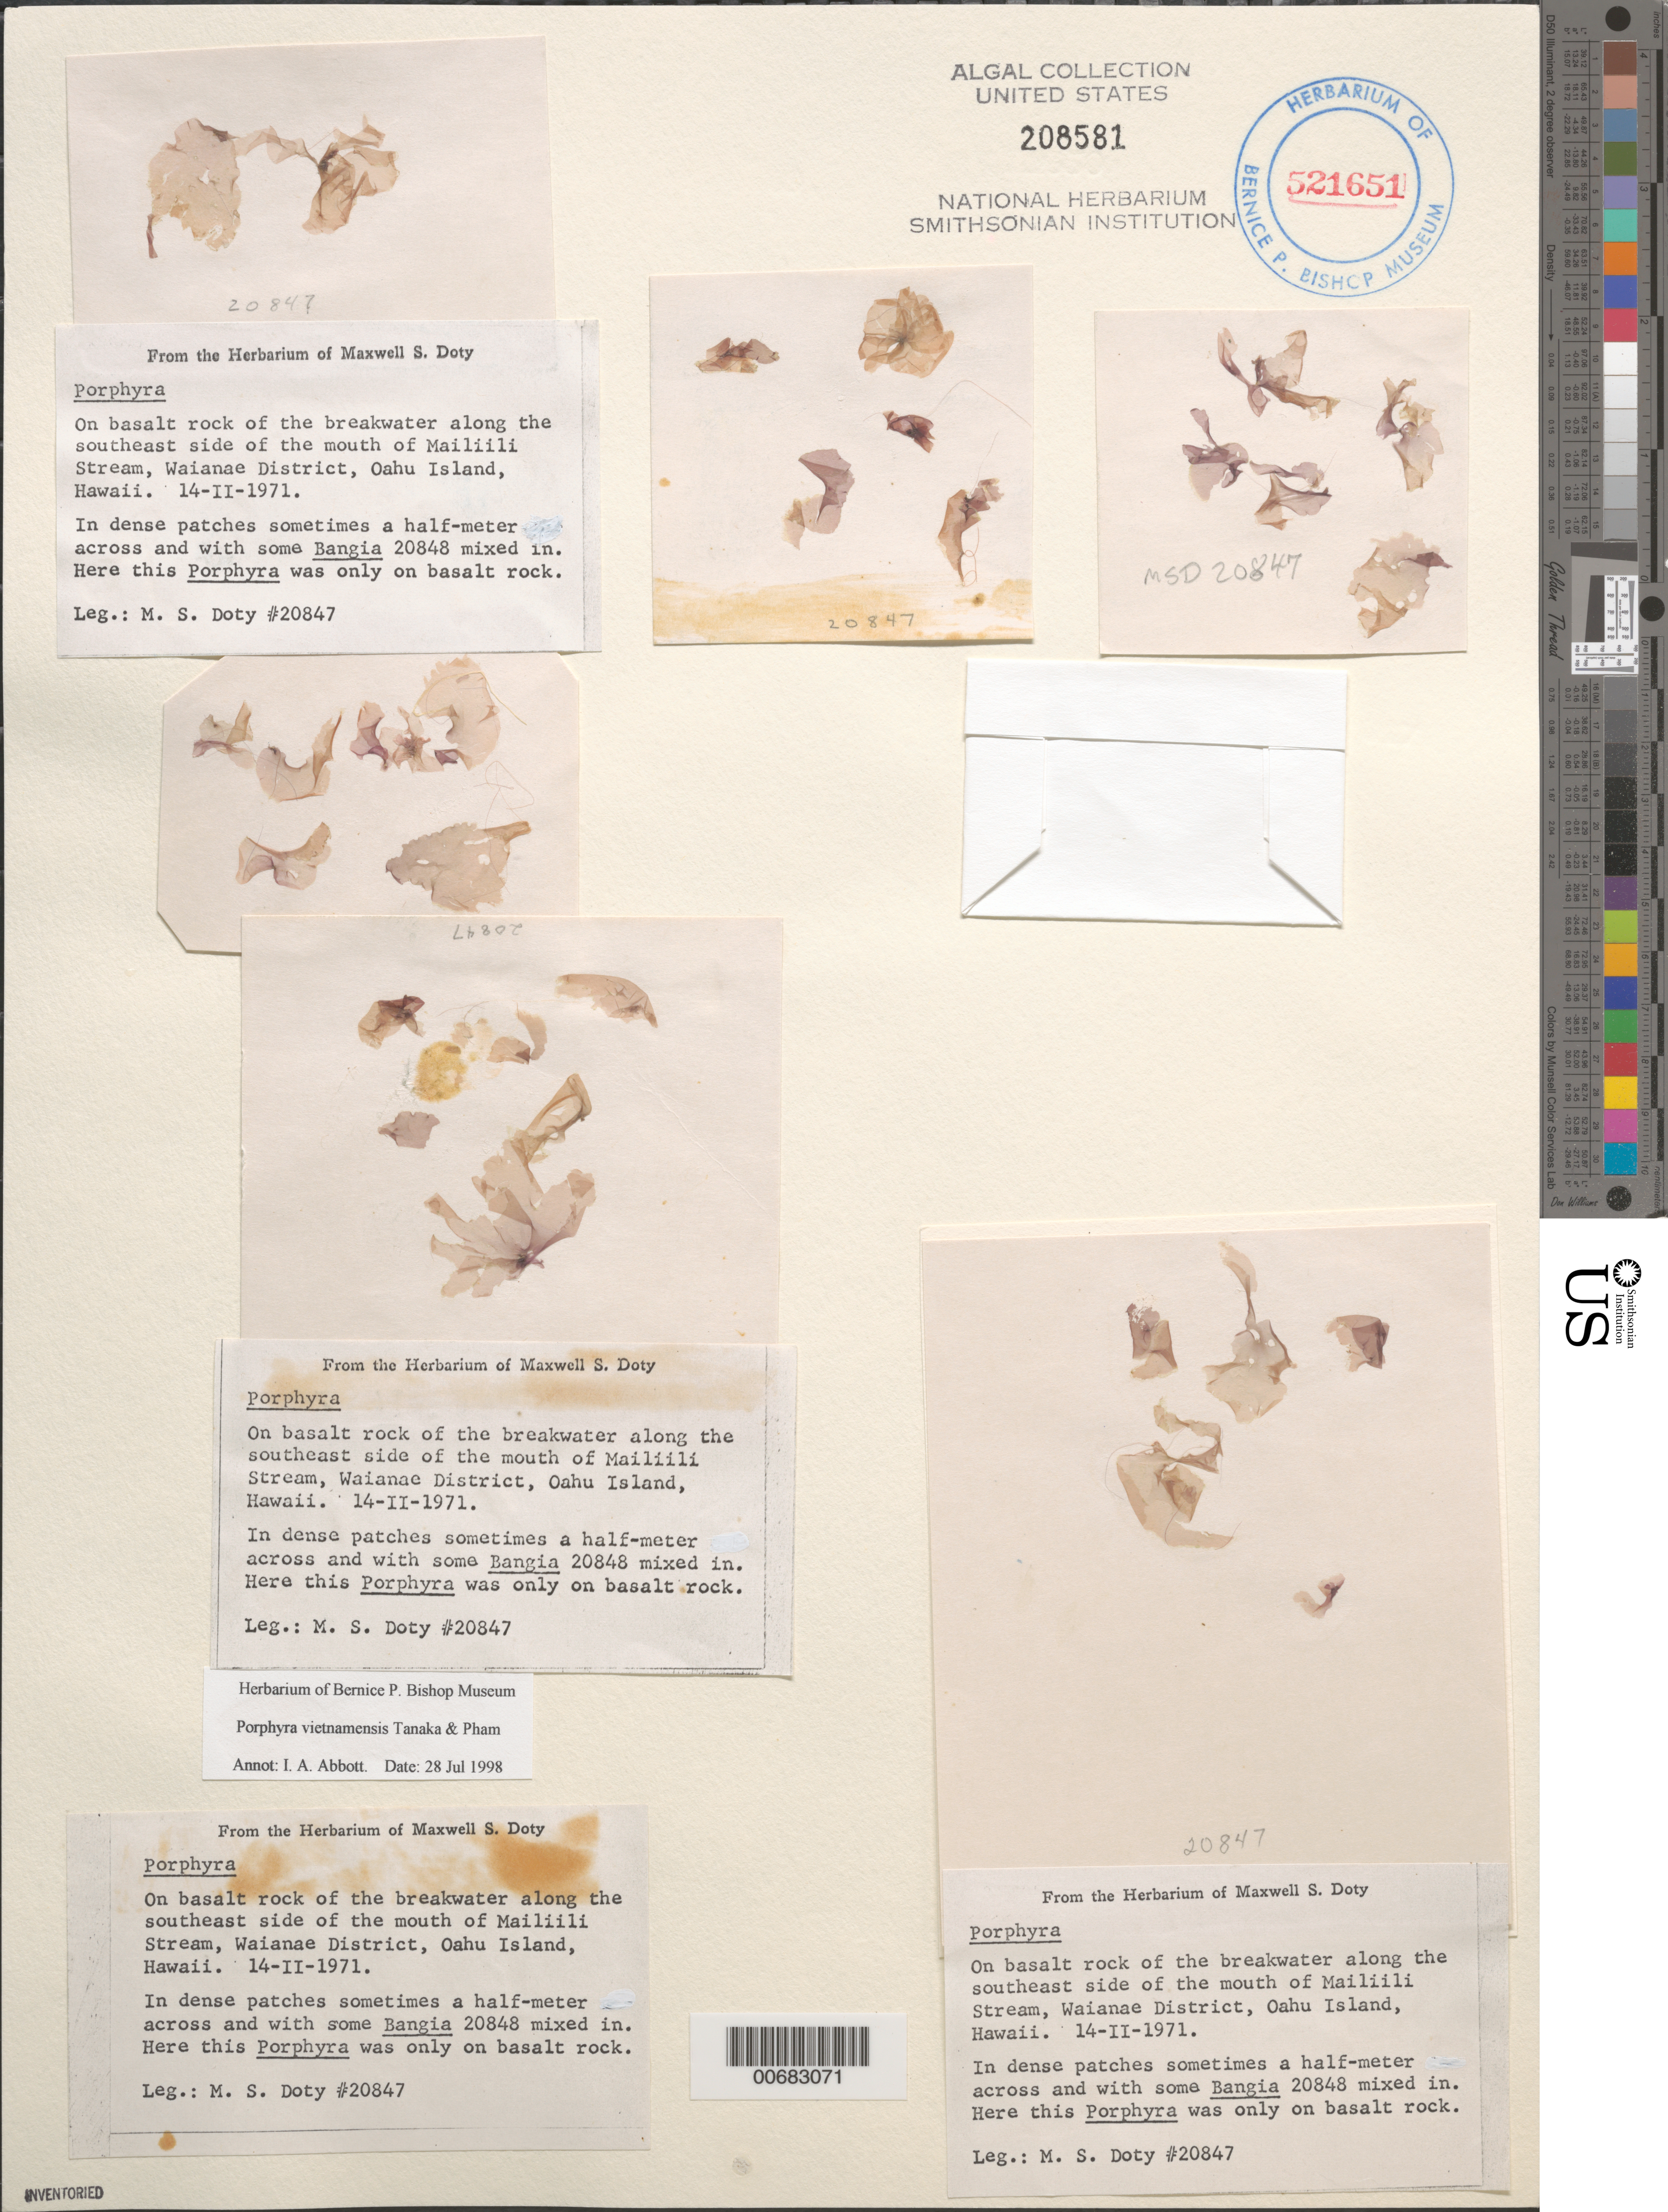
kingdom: Plantae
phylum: Rhodophyta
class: Bangiophyceae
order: Bangiales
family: Bangiaceae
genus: Porphyra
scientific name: Porphyra vietnamensis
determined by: Abbott, Isabella A.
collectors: M. S. Doty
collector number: MSD 20847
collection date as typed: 14 Feb 1971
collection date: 1971-02-14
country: United States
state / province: Hawaii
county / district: Honolulu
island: Oahu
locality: Mailiili Stream mouth, southeast side, Waianae District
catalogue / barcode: US 208581